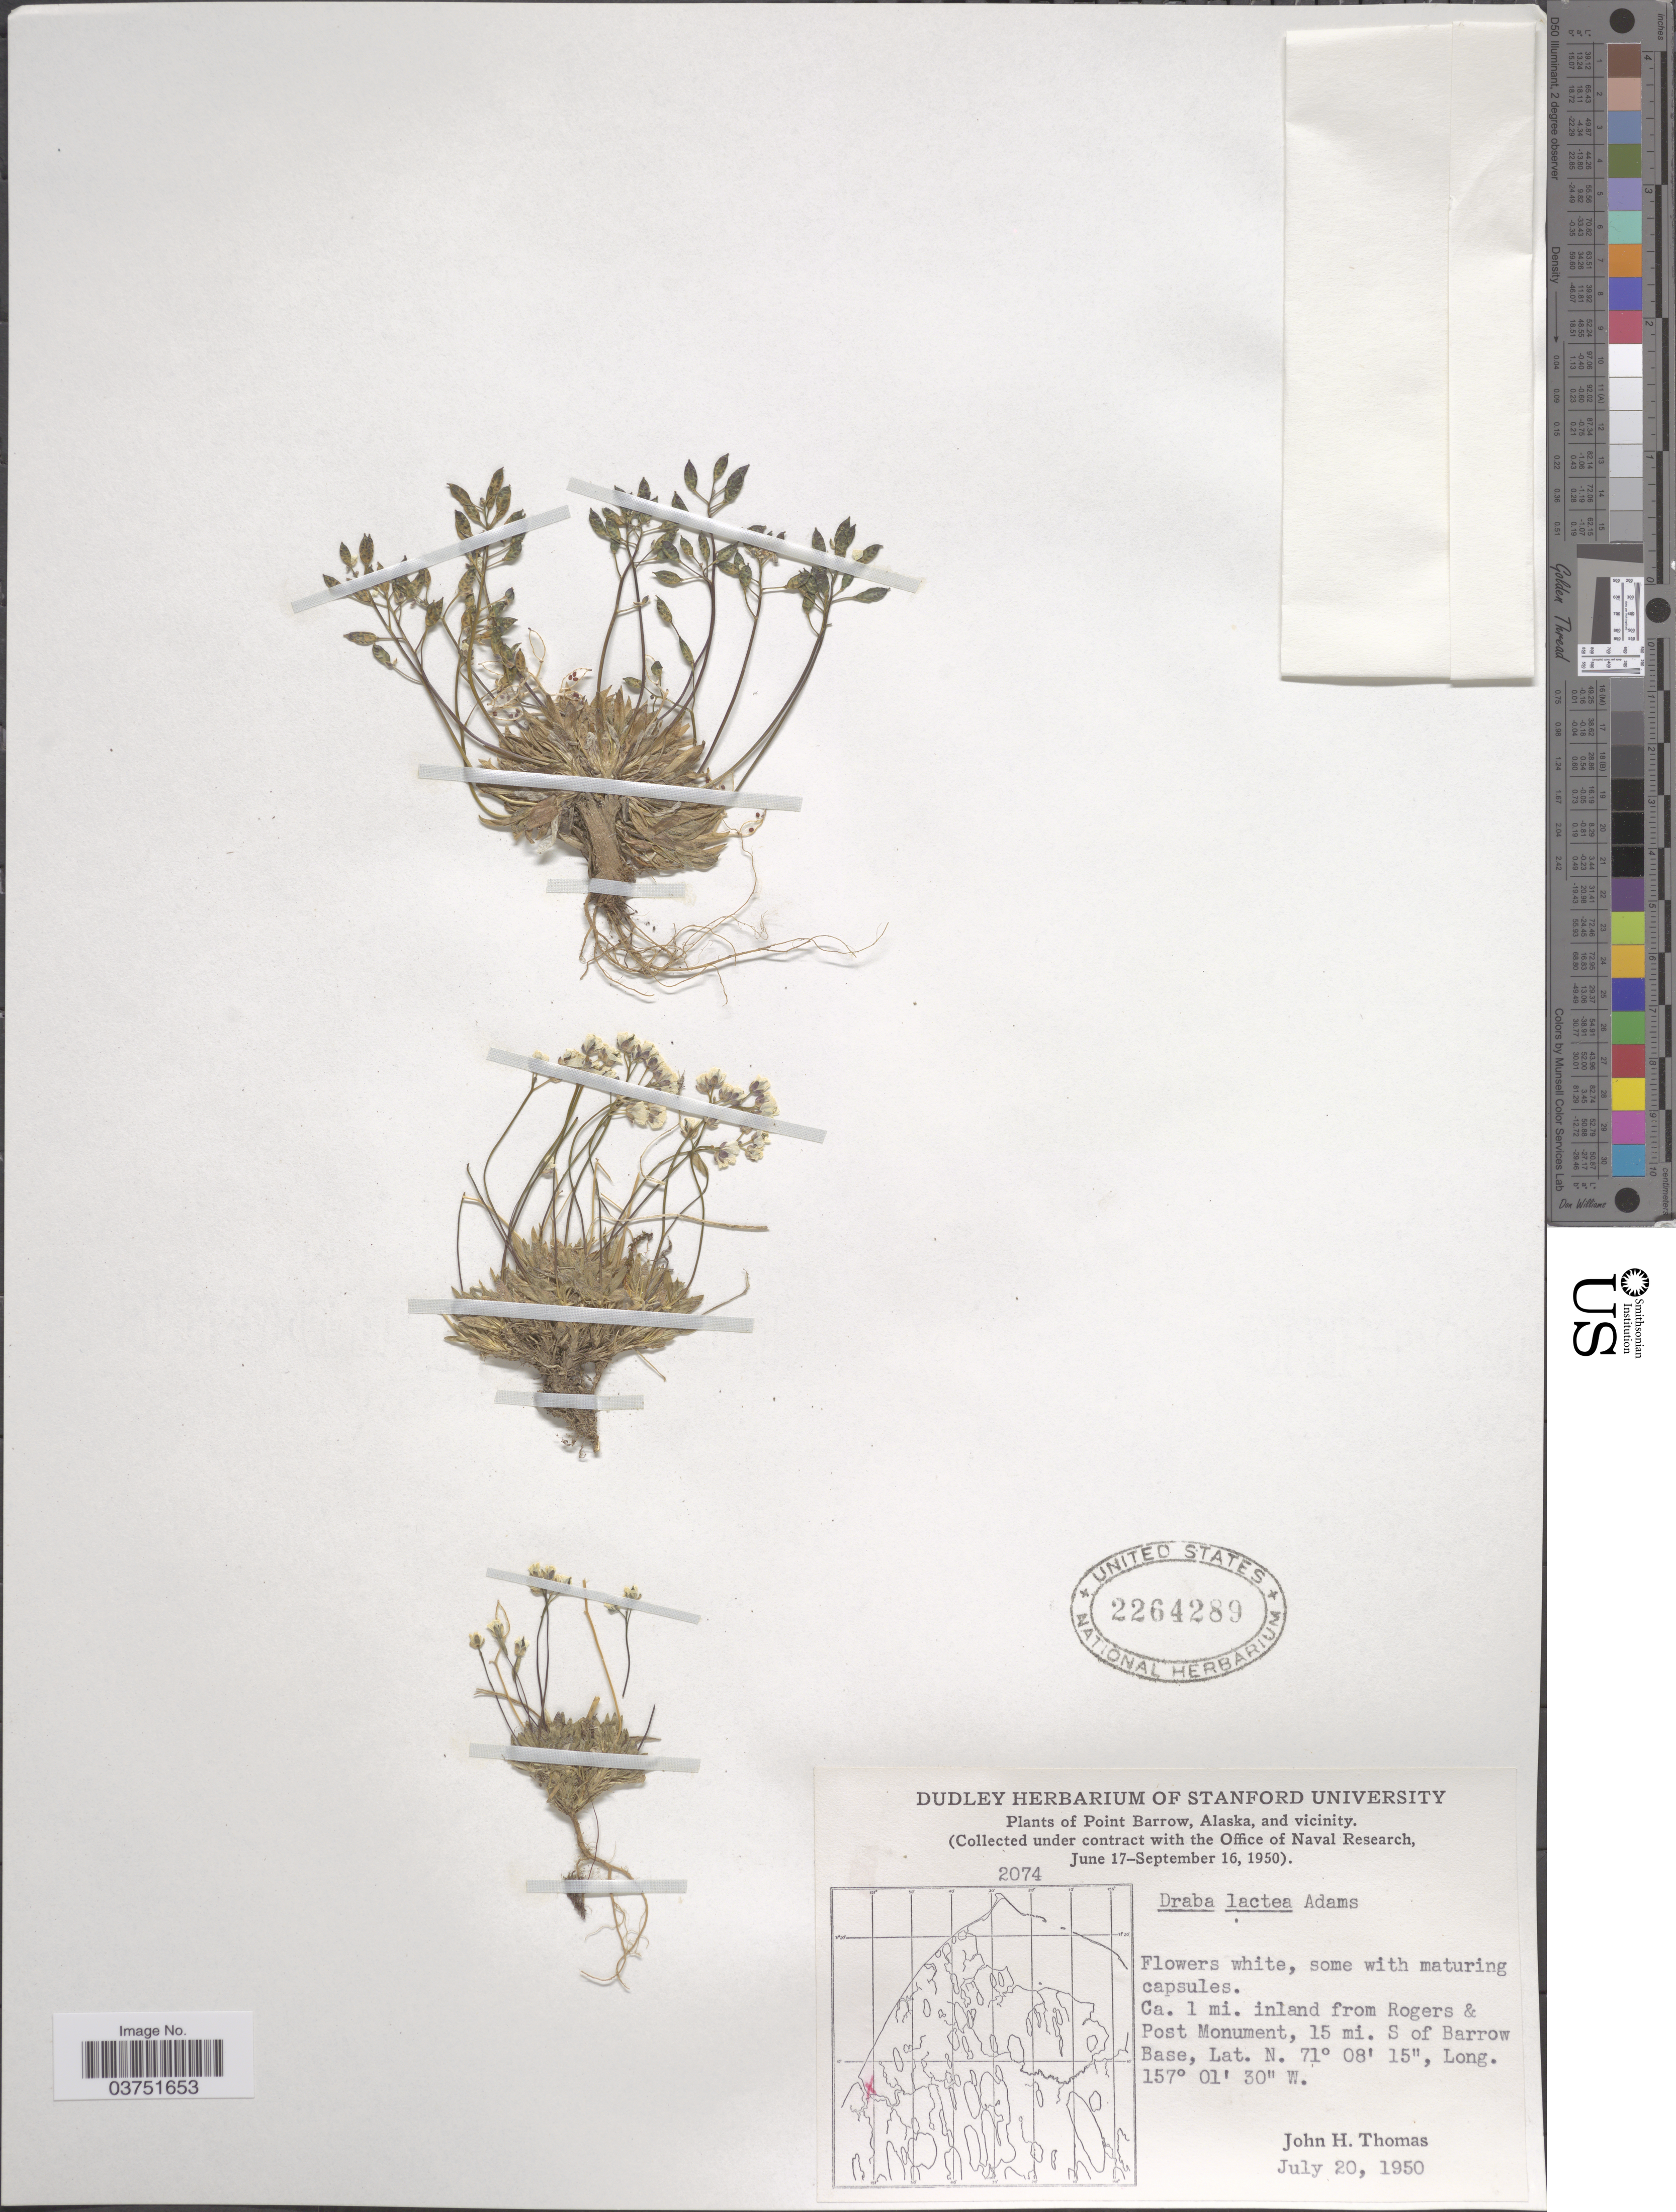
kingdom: Plantae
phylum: Tracheophyta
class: Magnoliopsida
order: Brassicales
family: Brassicaceae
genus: Draba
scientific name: Draba lactea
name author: Adams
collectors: J. H. Thomas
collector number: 2074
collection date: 1950-07-20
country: United States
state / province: Alaska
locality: Point Barrow and vicinity. Ca. 1 mi. inland from Rogers & Post Monument, 15 mi. S of Barrow Base.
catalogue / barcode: US 2264289